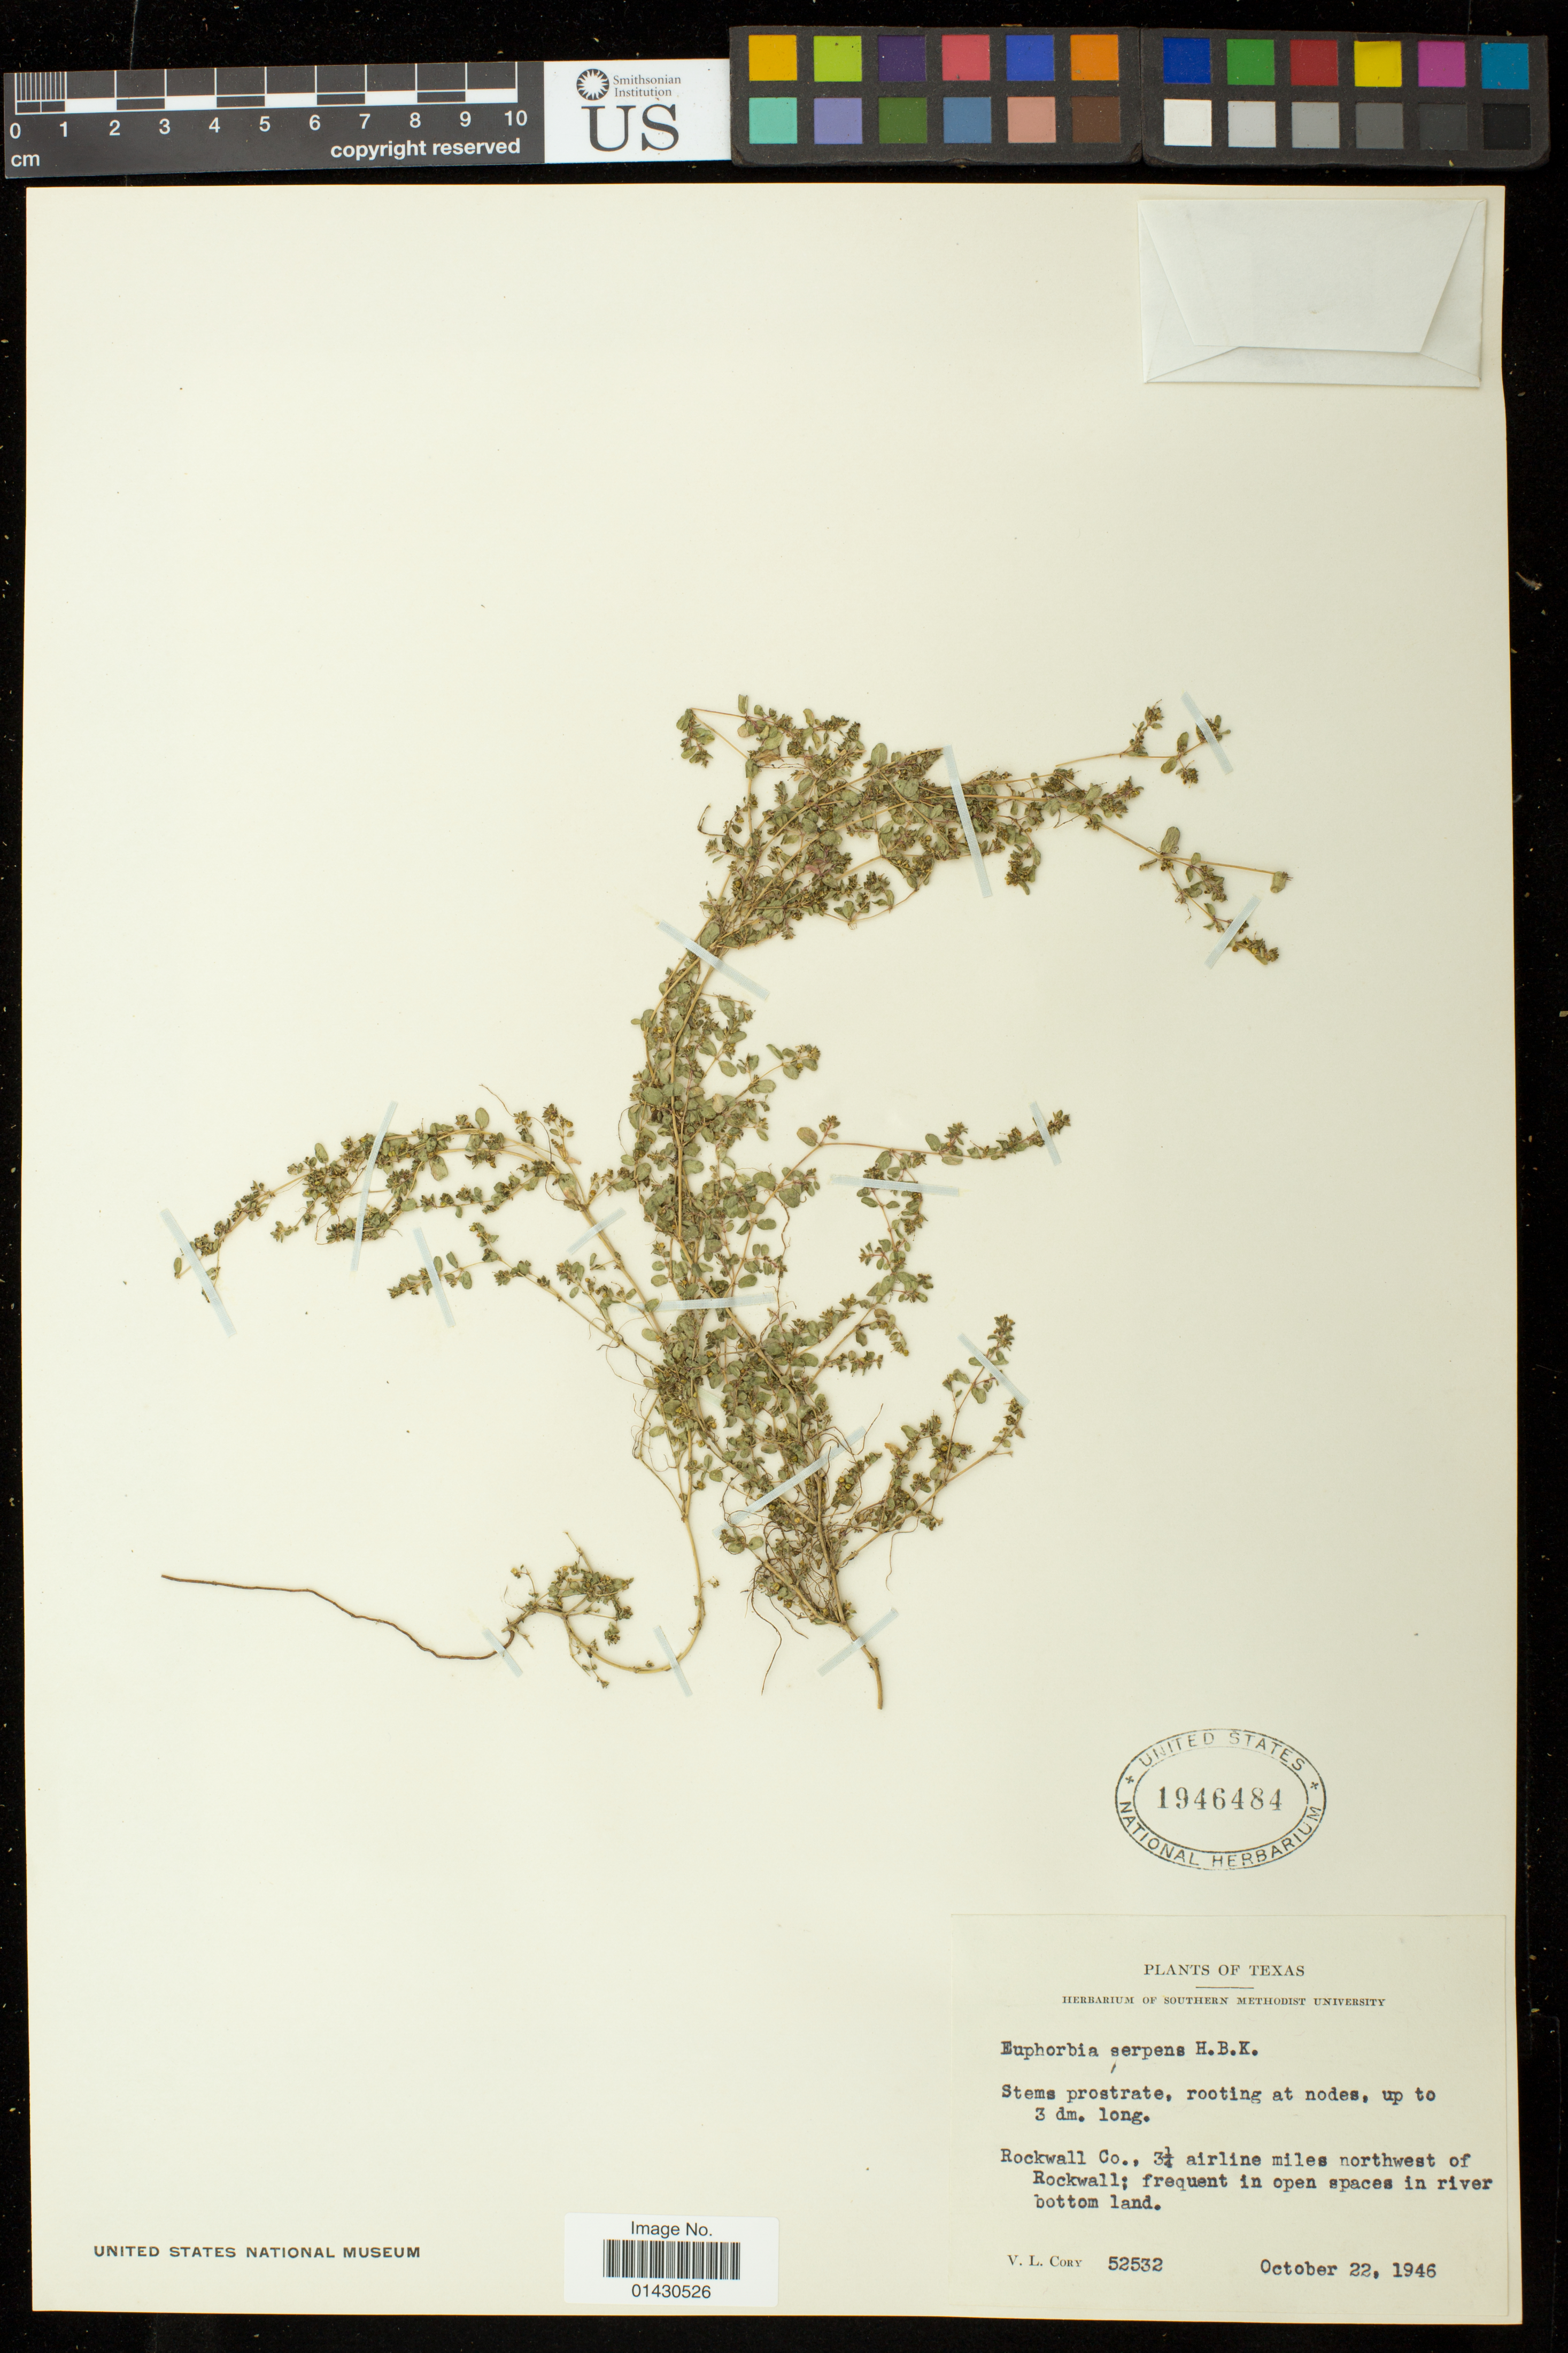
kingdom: Plantae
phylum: Tracheophyta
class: Magnoliopsida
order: Malpighiales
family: Euphorbiaceae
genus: Euphorbia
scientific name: Euphorbia serpens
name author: Kunth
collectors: V. Cory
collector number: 52532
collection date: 1946-10-22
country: United States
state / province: Texas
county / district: Rockwall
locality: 3 1/4 airline miles northwest of Rockwall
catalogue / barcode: US 1946484